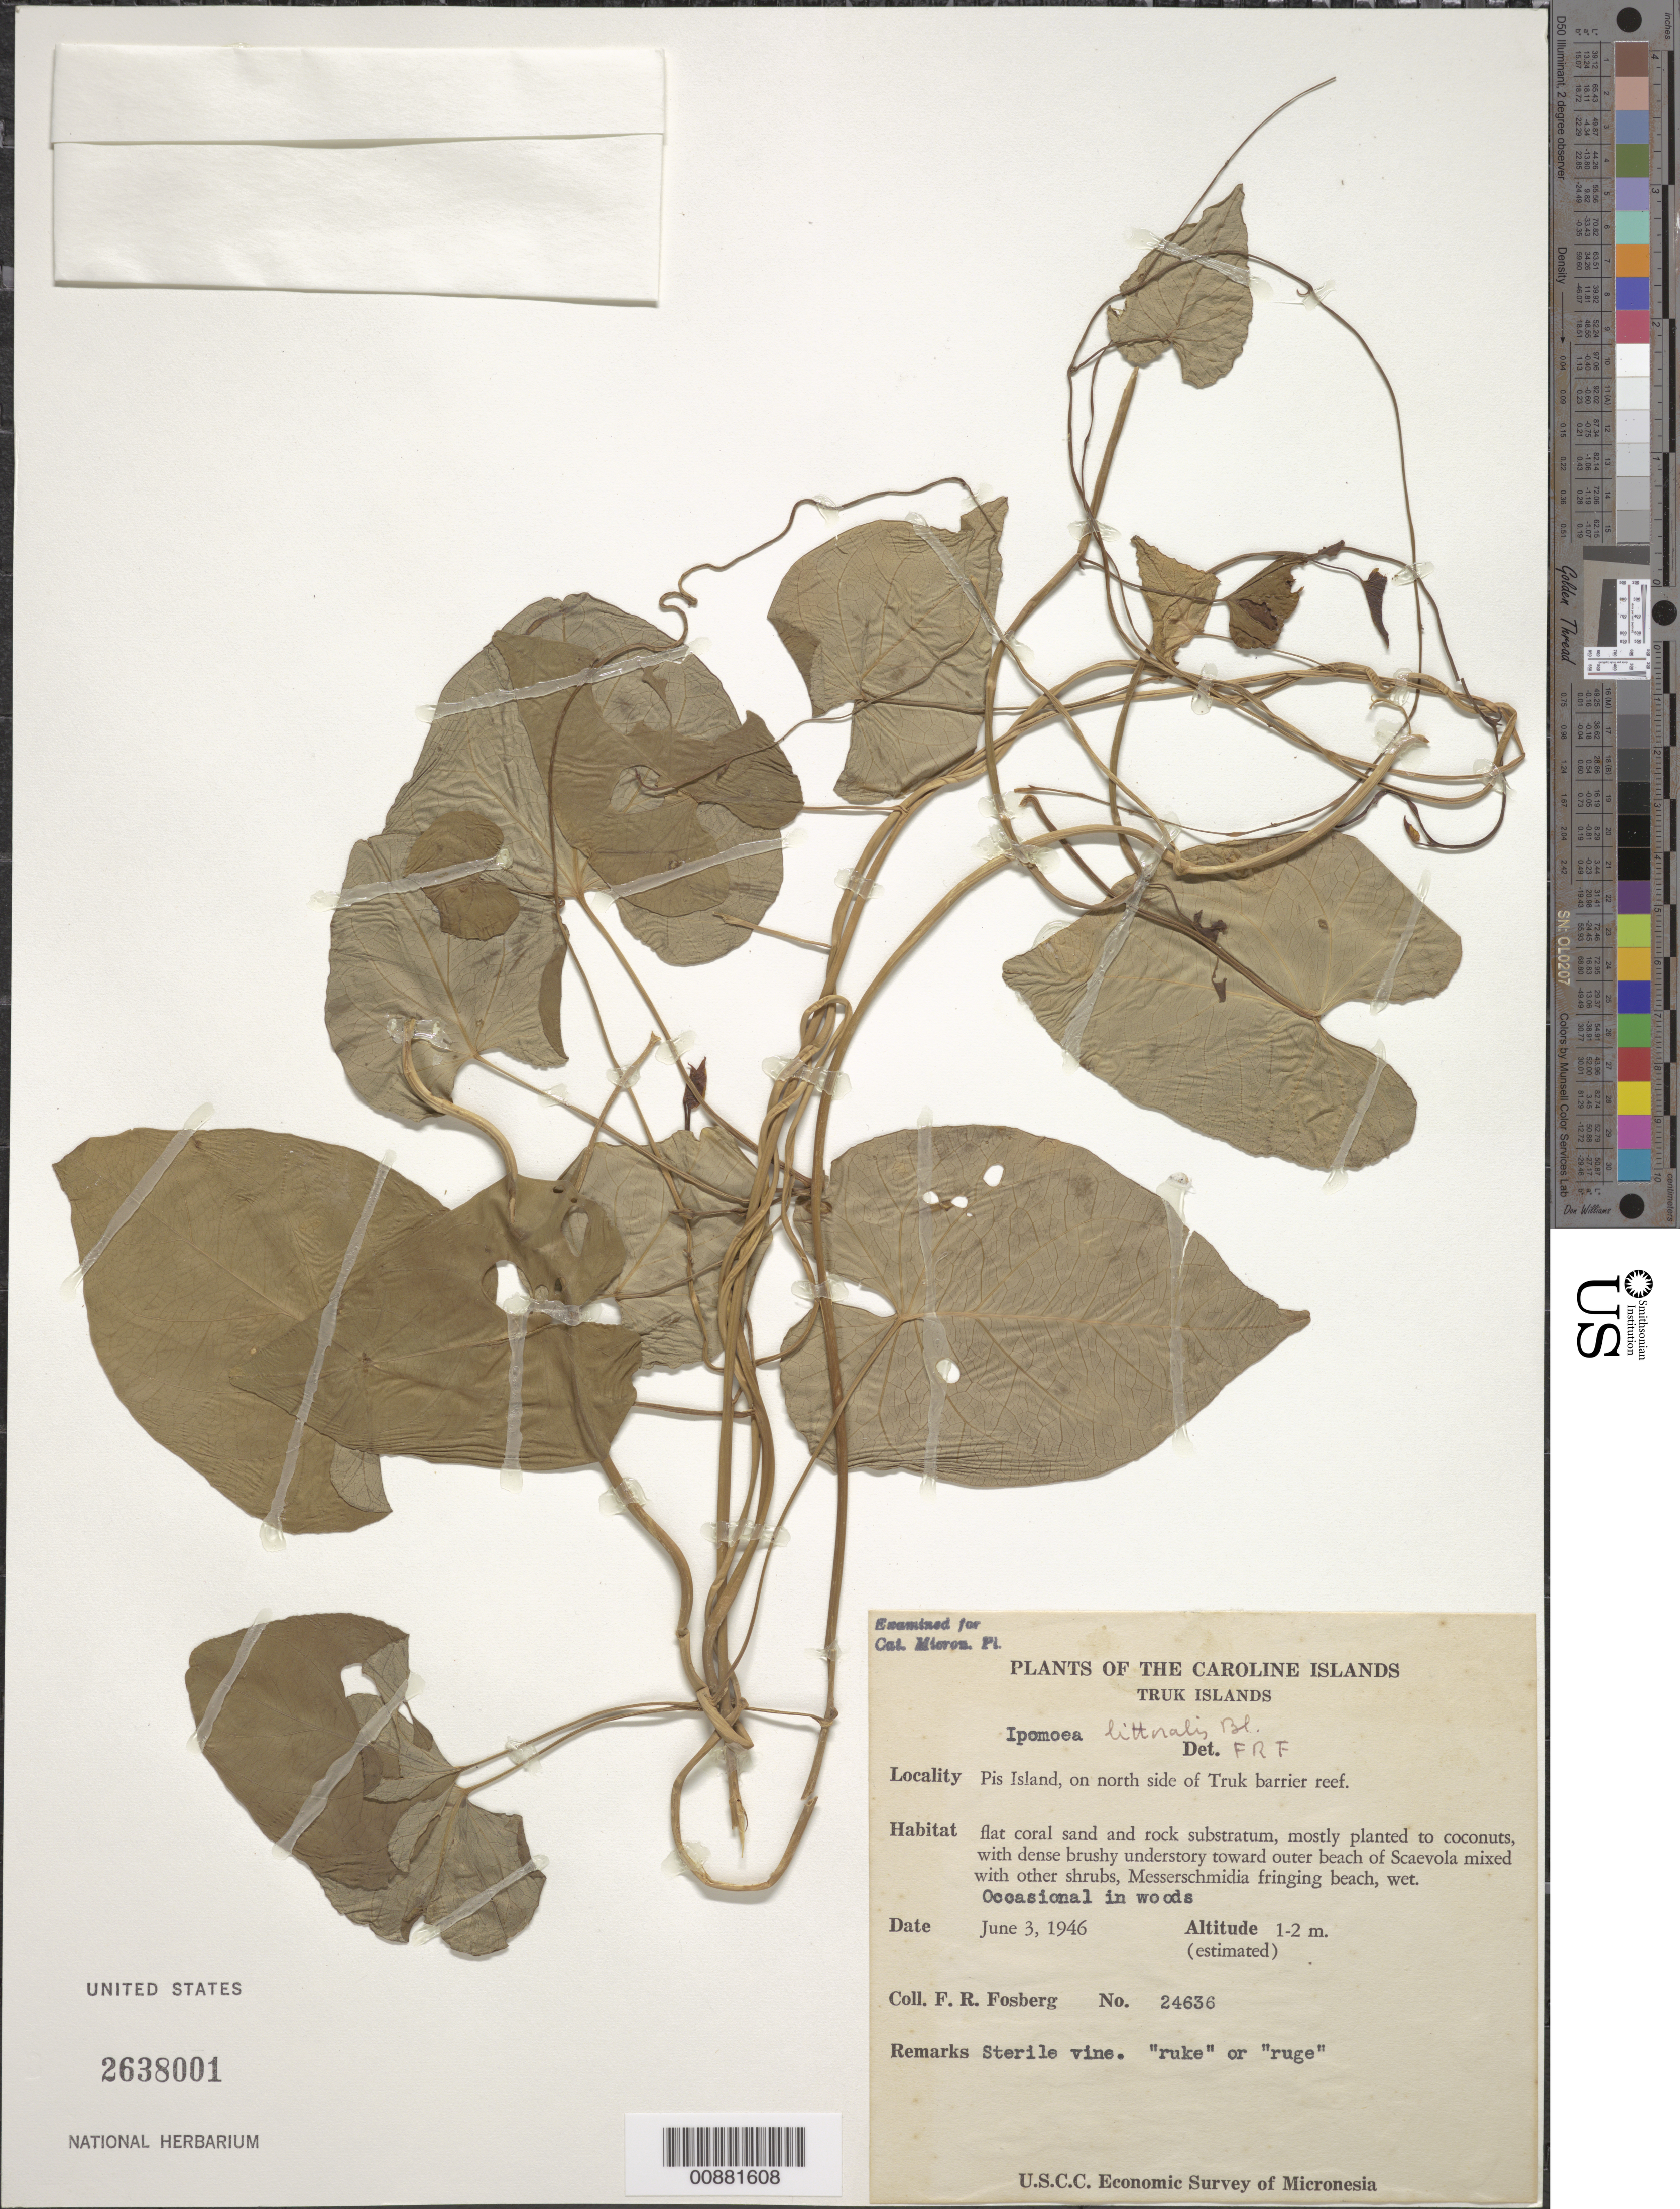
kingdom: Plantae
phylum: Tracheophyta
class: Magnoliopsida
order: Solanales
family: Convolvulaceae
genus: Ipomoea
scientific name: Ipomoea littoralis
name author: Blume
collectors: F. R. Fosberg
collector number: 24636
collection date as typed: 03 Jun 1946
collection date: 1946-06-03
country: Micronesia, Federated States of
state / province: Truk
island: Losap Atoll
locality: On the N side of Truk barrier reef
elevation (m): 1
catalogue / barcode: US 2638001